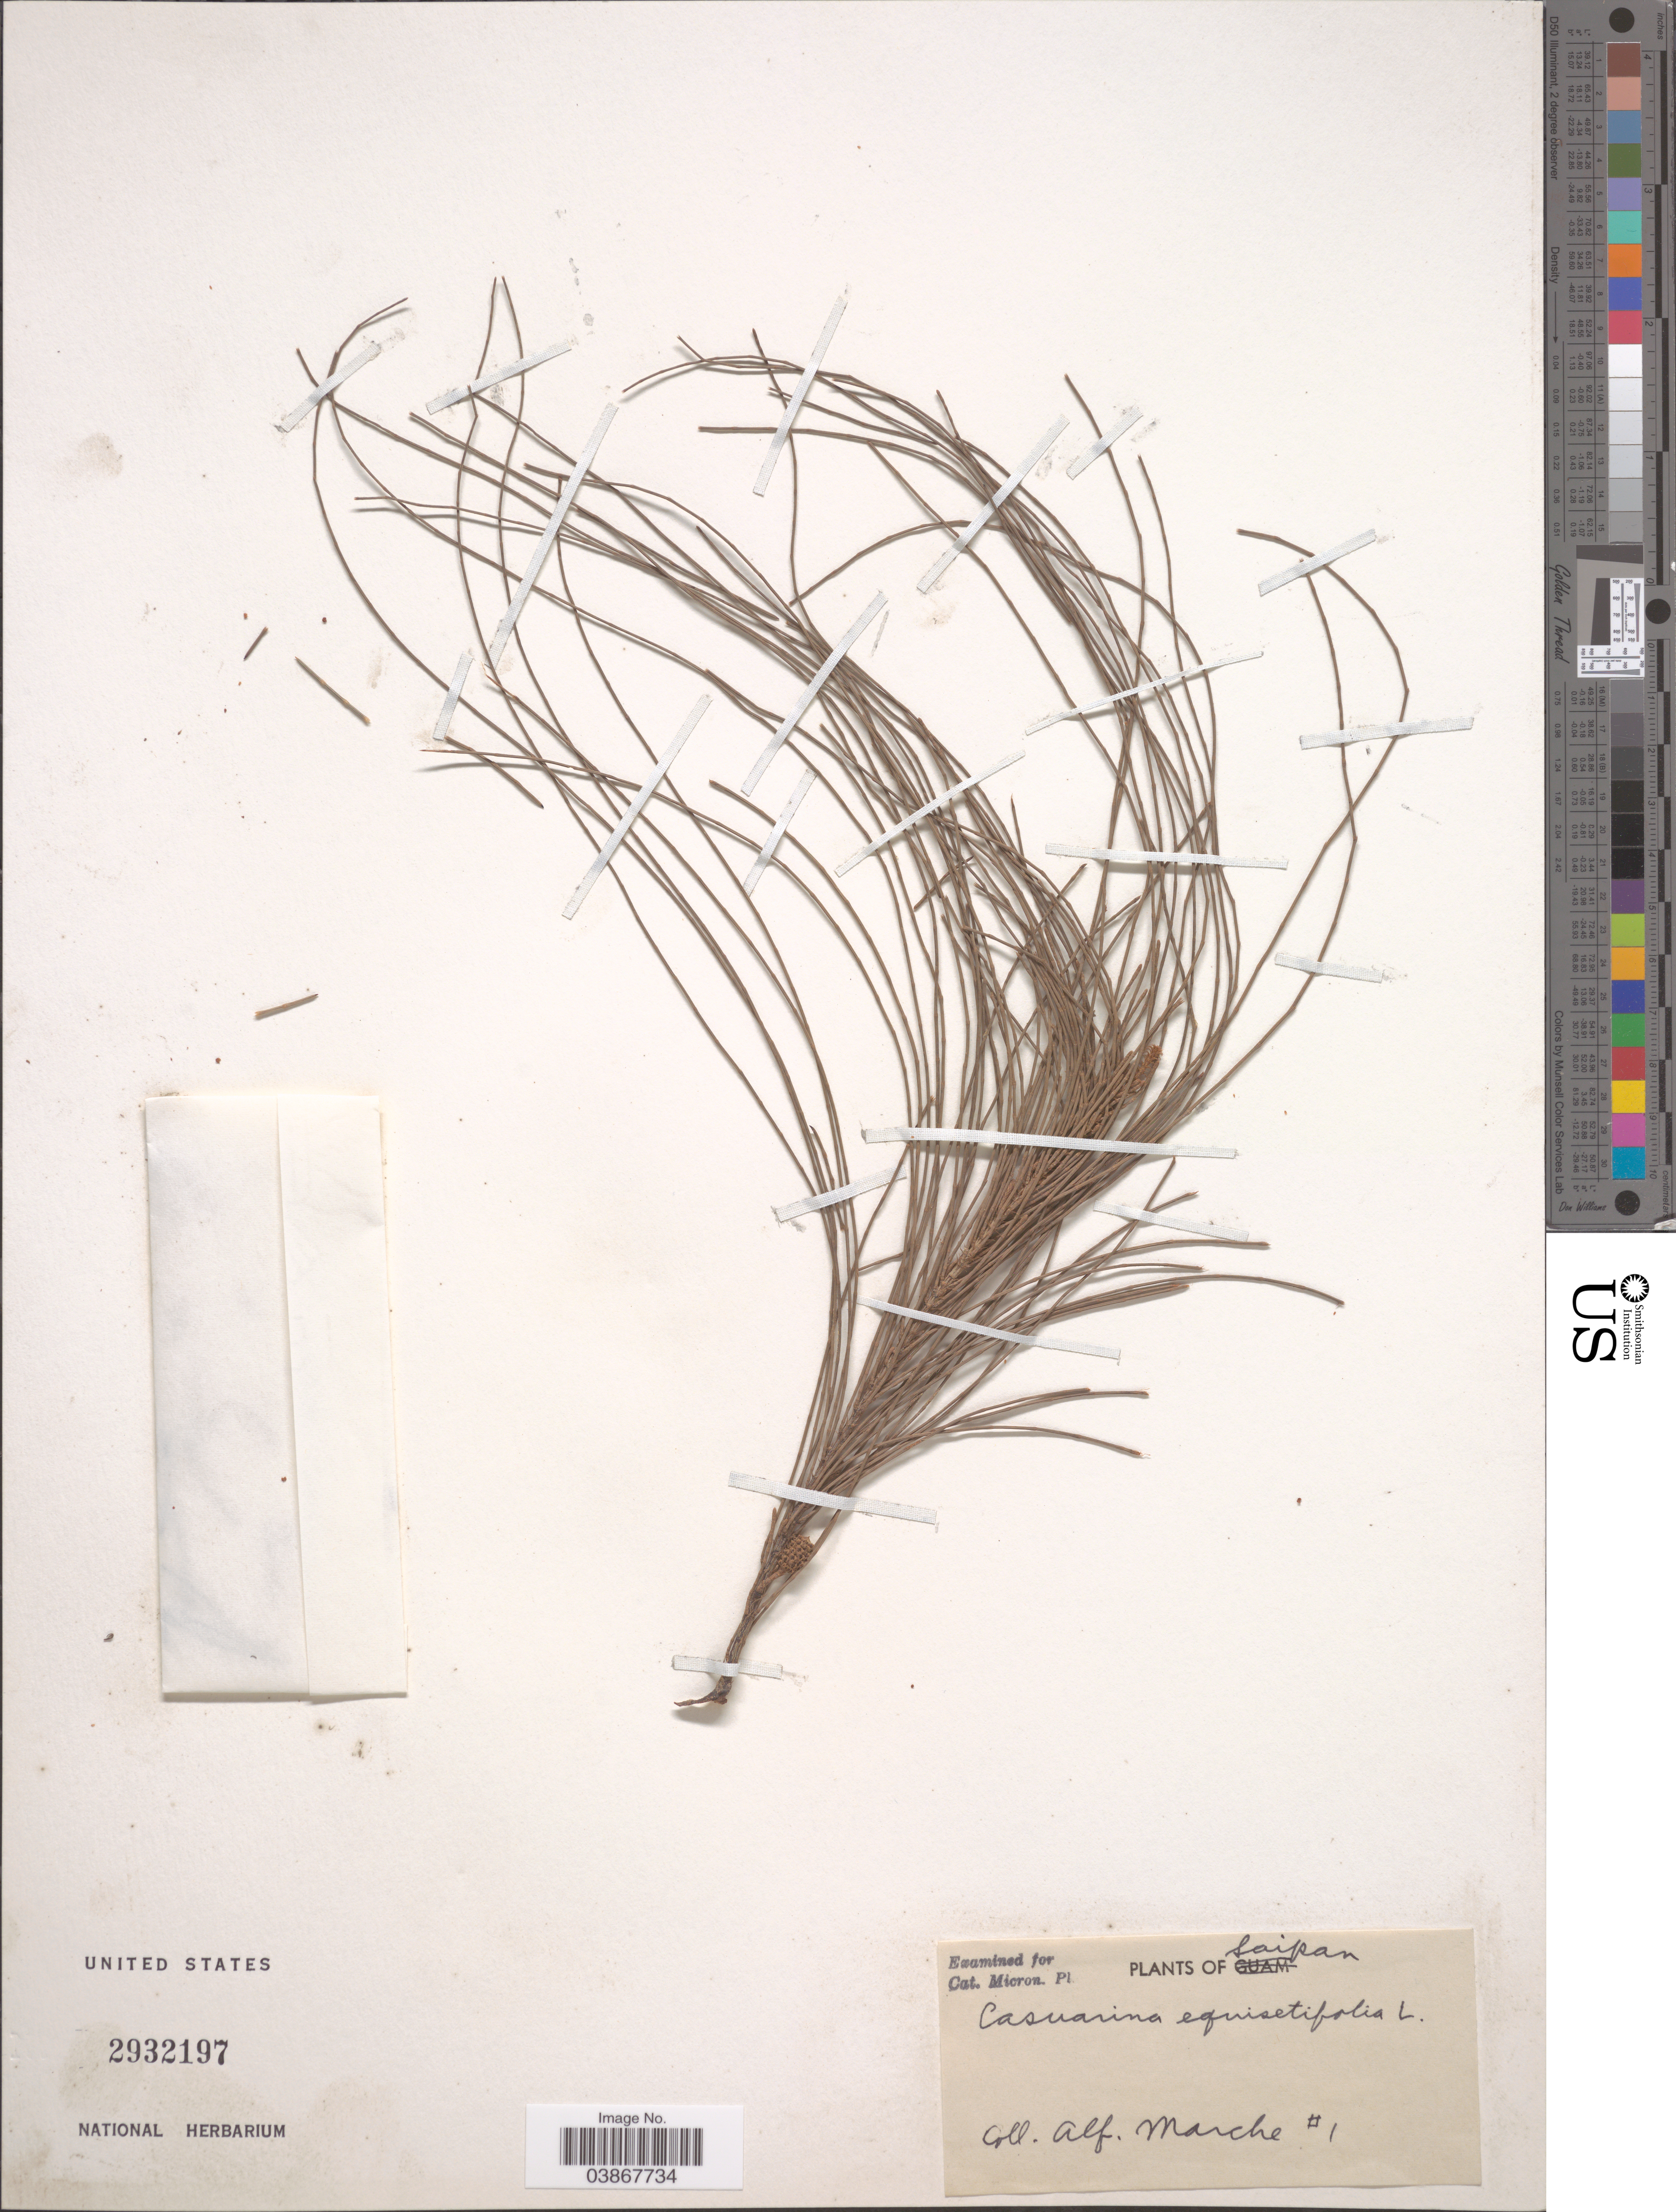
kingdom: Plantae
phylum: Tracheophyta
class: Magnoliopsida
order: Fagales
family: Casuarinaceae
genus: Casuarina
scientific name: Casuarina equisetifolia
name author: L.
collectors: A. Marche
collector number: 1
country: Northern Mariana Islands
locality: Saipan.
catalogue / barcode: US 2932197